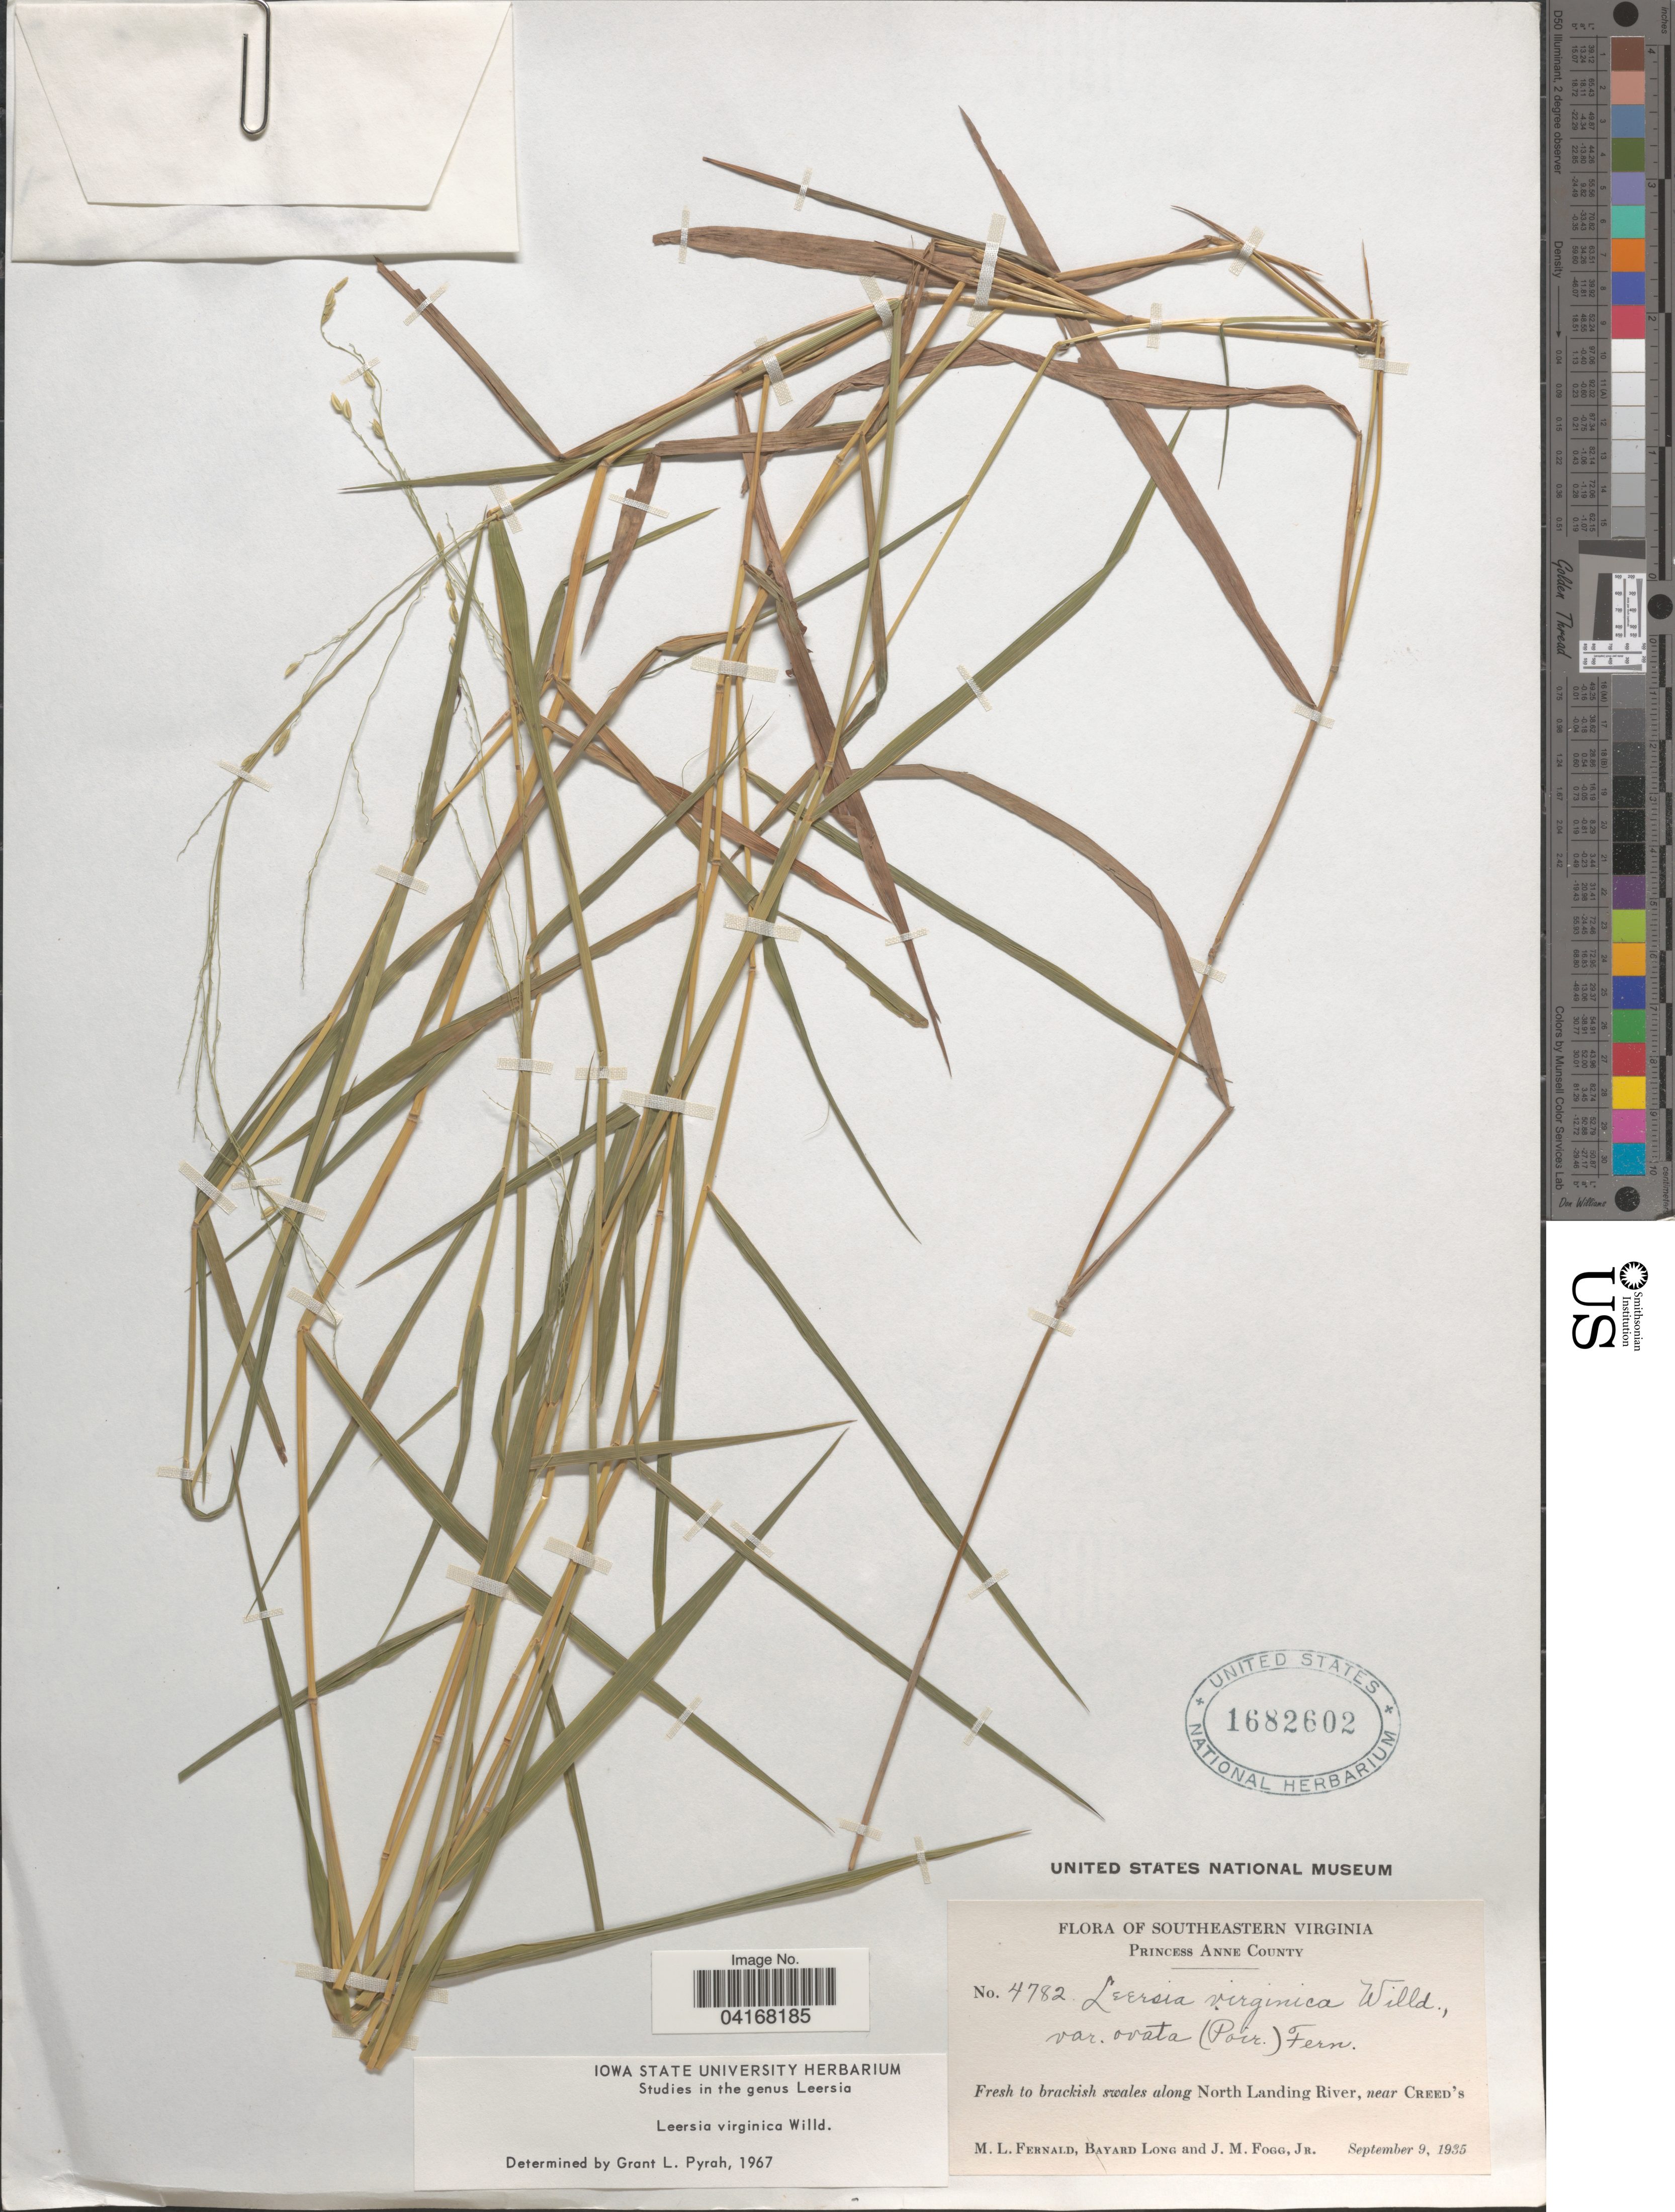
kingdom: Plantae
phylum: Tracheophyta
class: Liliopsida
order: Poales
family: Poaceae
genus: Leersia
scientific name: Leersia virginica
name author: Willd.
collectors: M. L. Fernald, B. Long & J. Fogg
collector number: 4782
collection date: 1935-09-09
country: United States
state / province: Virginia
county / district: City of Virginia Beach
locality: Southeastern Virginia. Princess Anne County. Fresh to brackish swales along North Landing River, near Creed's.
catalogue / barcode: US 1682602